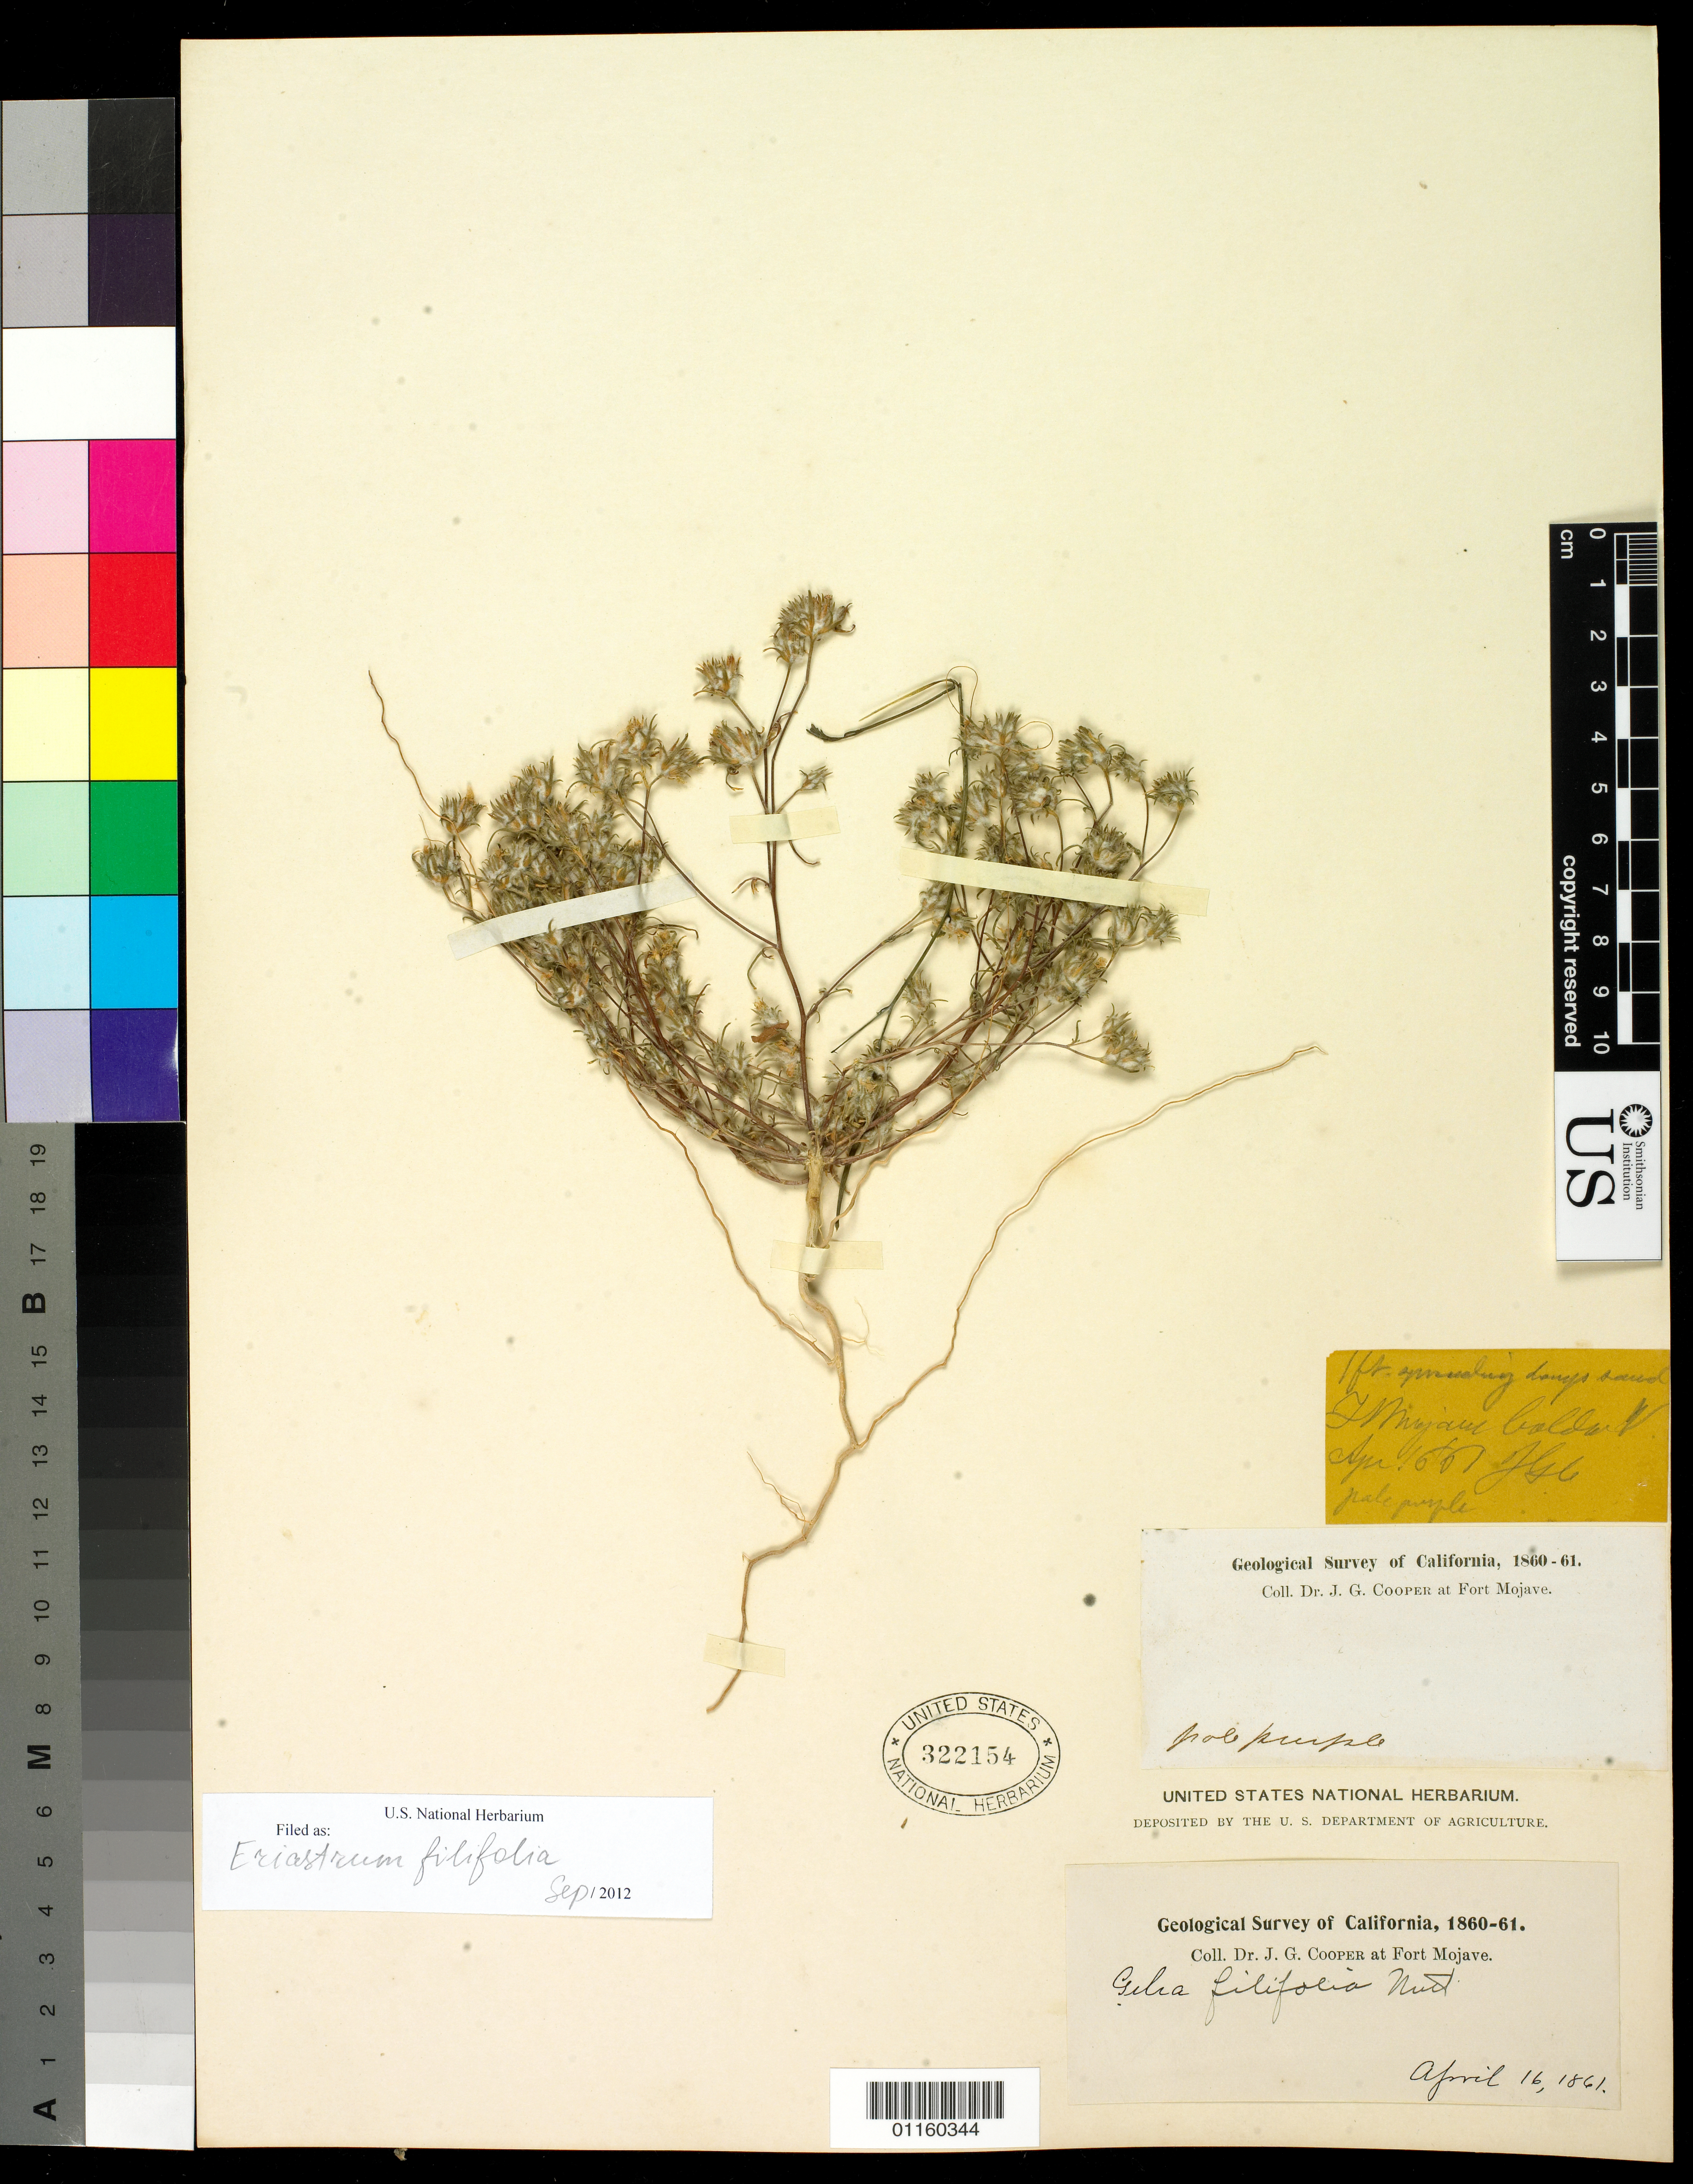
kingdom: Plantae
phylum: Tracheophyta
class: Magnoliopsida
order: Ericales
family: Polemoniaceae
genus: Eriastrum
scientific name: Eriastrum filifolium (Nutt.) Wooton & Standl.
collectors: J. G. Cooper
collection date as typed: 16 Apr 1861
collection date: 1861-04-16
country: United States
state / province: California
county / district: San Bernardino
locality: Fort Mojave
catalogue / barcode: US 322154